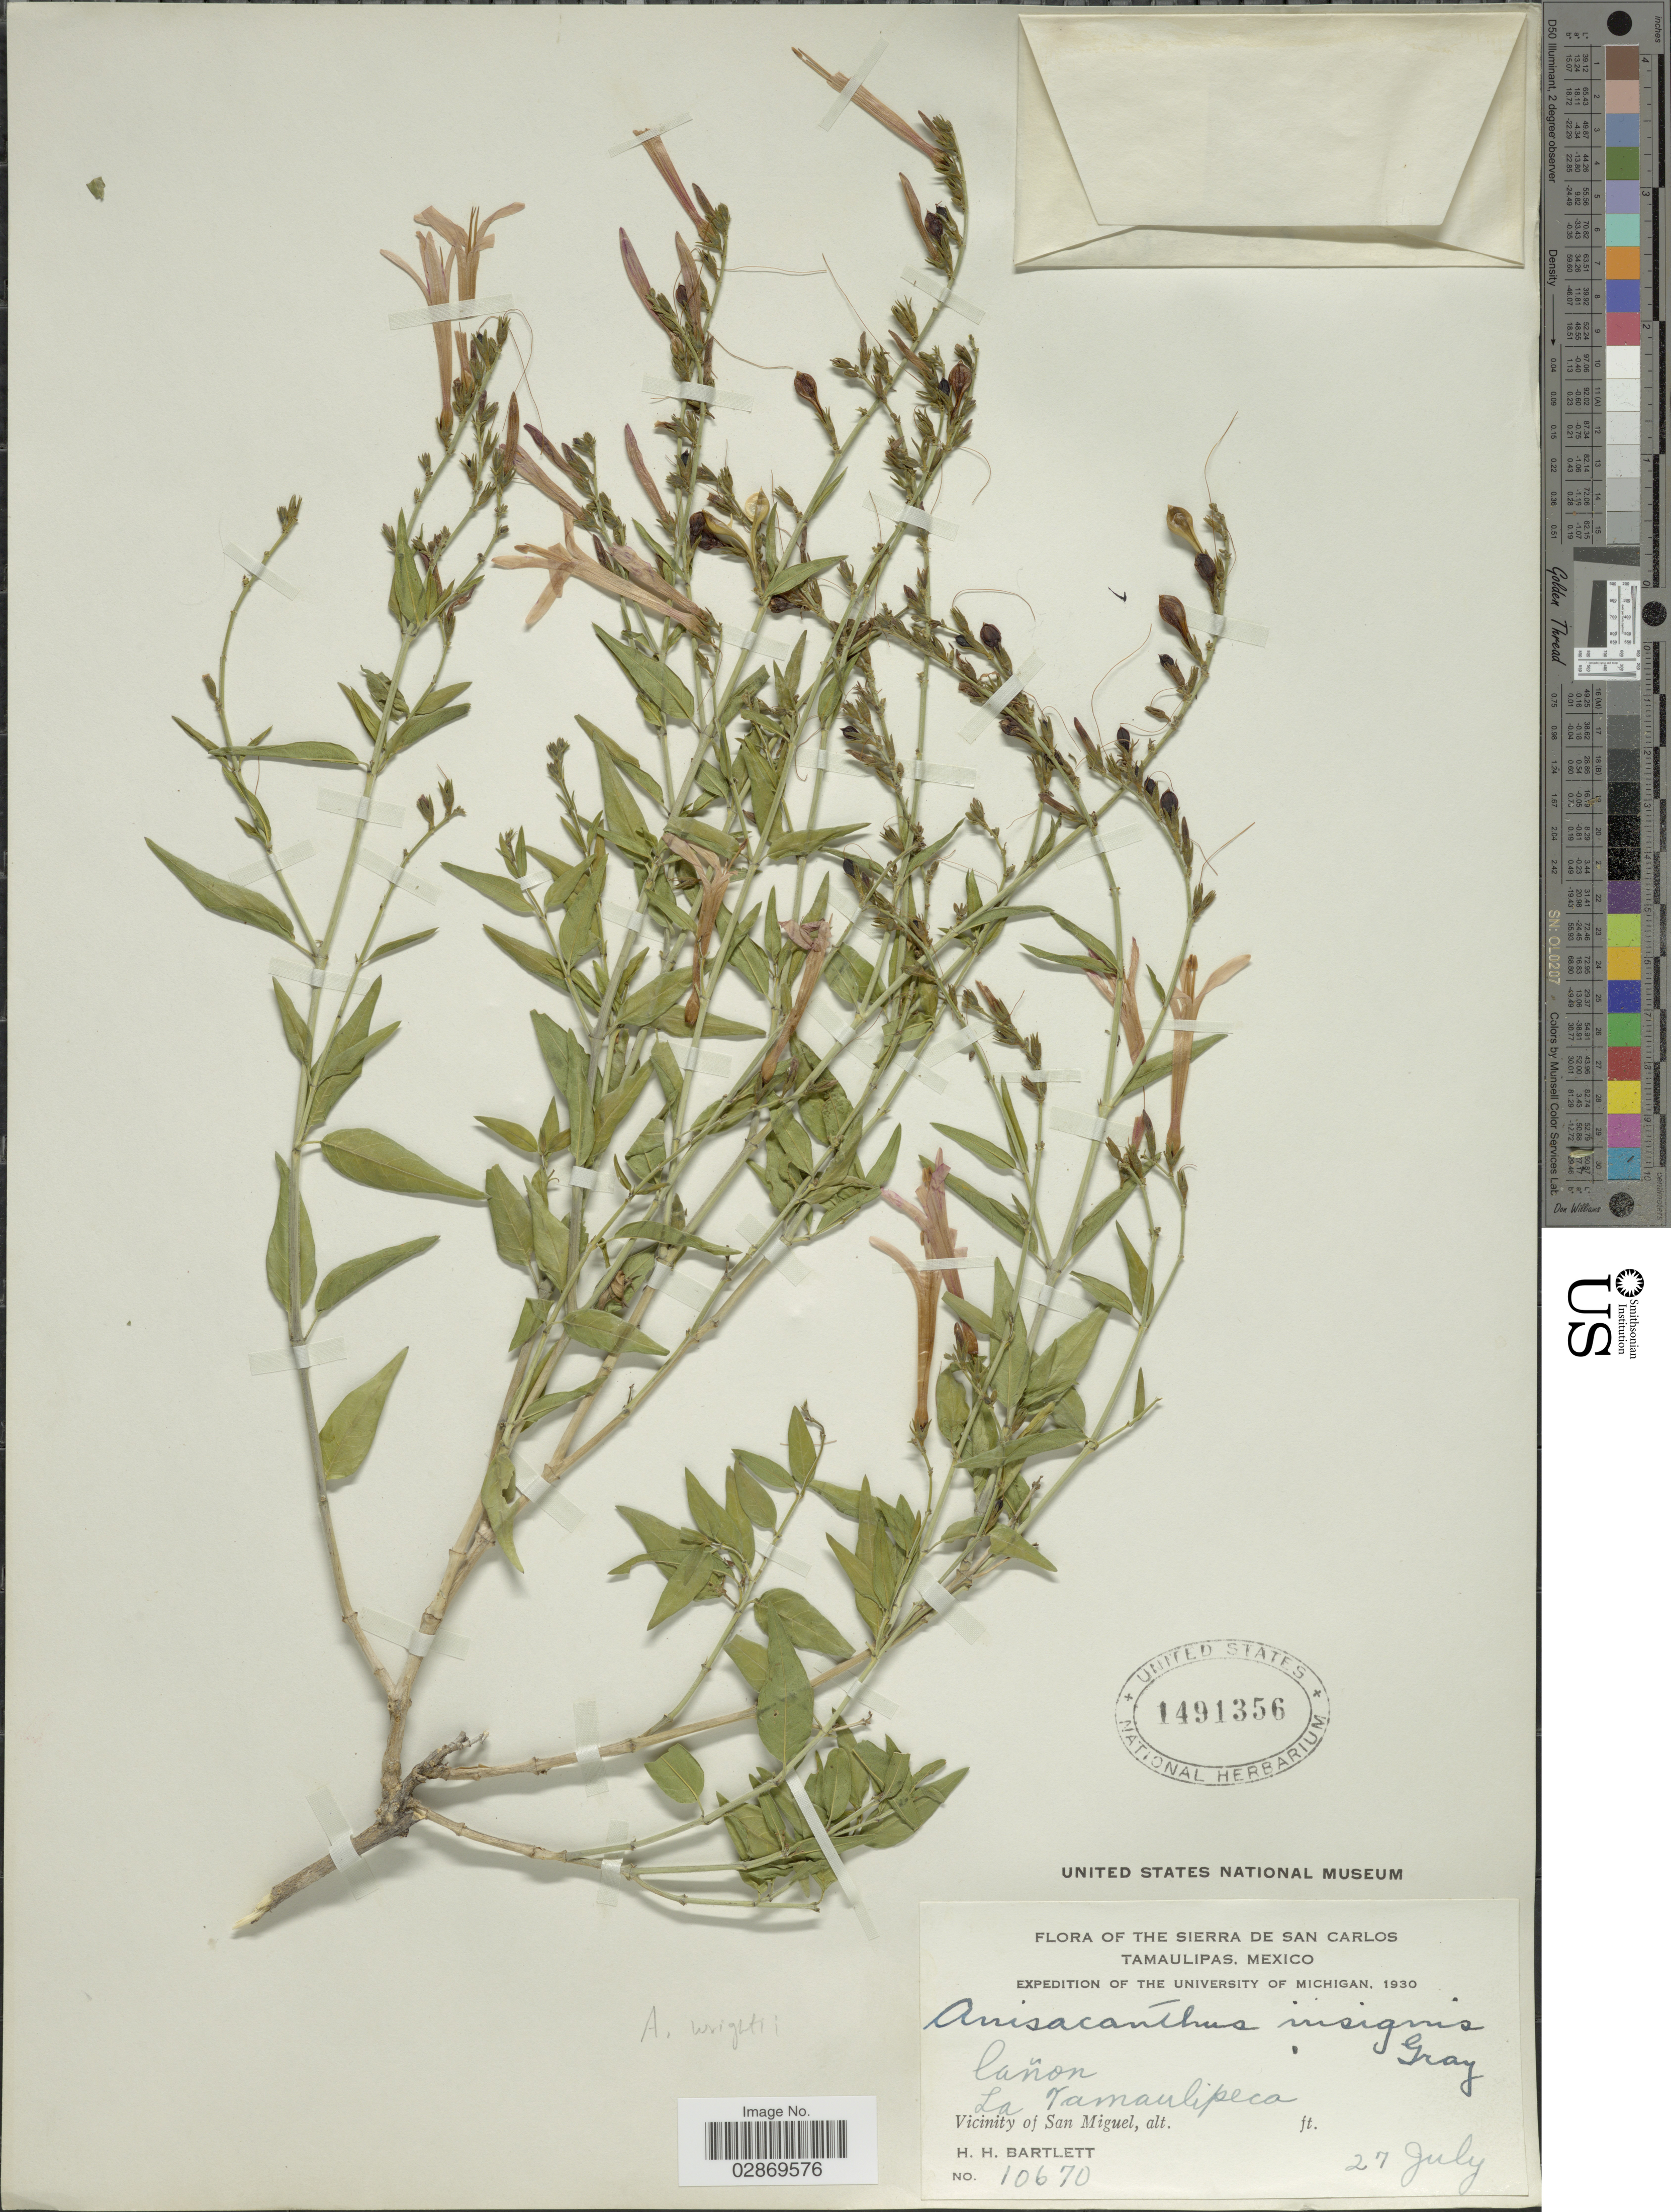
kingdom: Plantae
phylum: Tracheophyta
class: Magnoliopsida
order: Lamiales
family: Acanthaceae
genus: Anisacanthus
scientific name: Anisacanthus wrightii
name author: (Torr.) A. Gray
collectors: H. H. Bartlett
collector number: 10670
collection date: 1930-07-27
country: Mexico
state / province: Tamaulipas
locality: Sierra de San Carlos, Tamaulipas, Cañon La Tamaulipeca, Vicinity of San Miguel.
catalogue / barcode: US 1491356